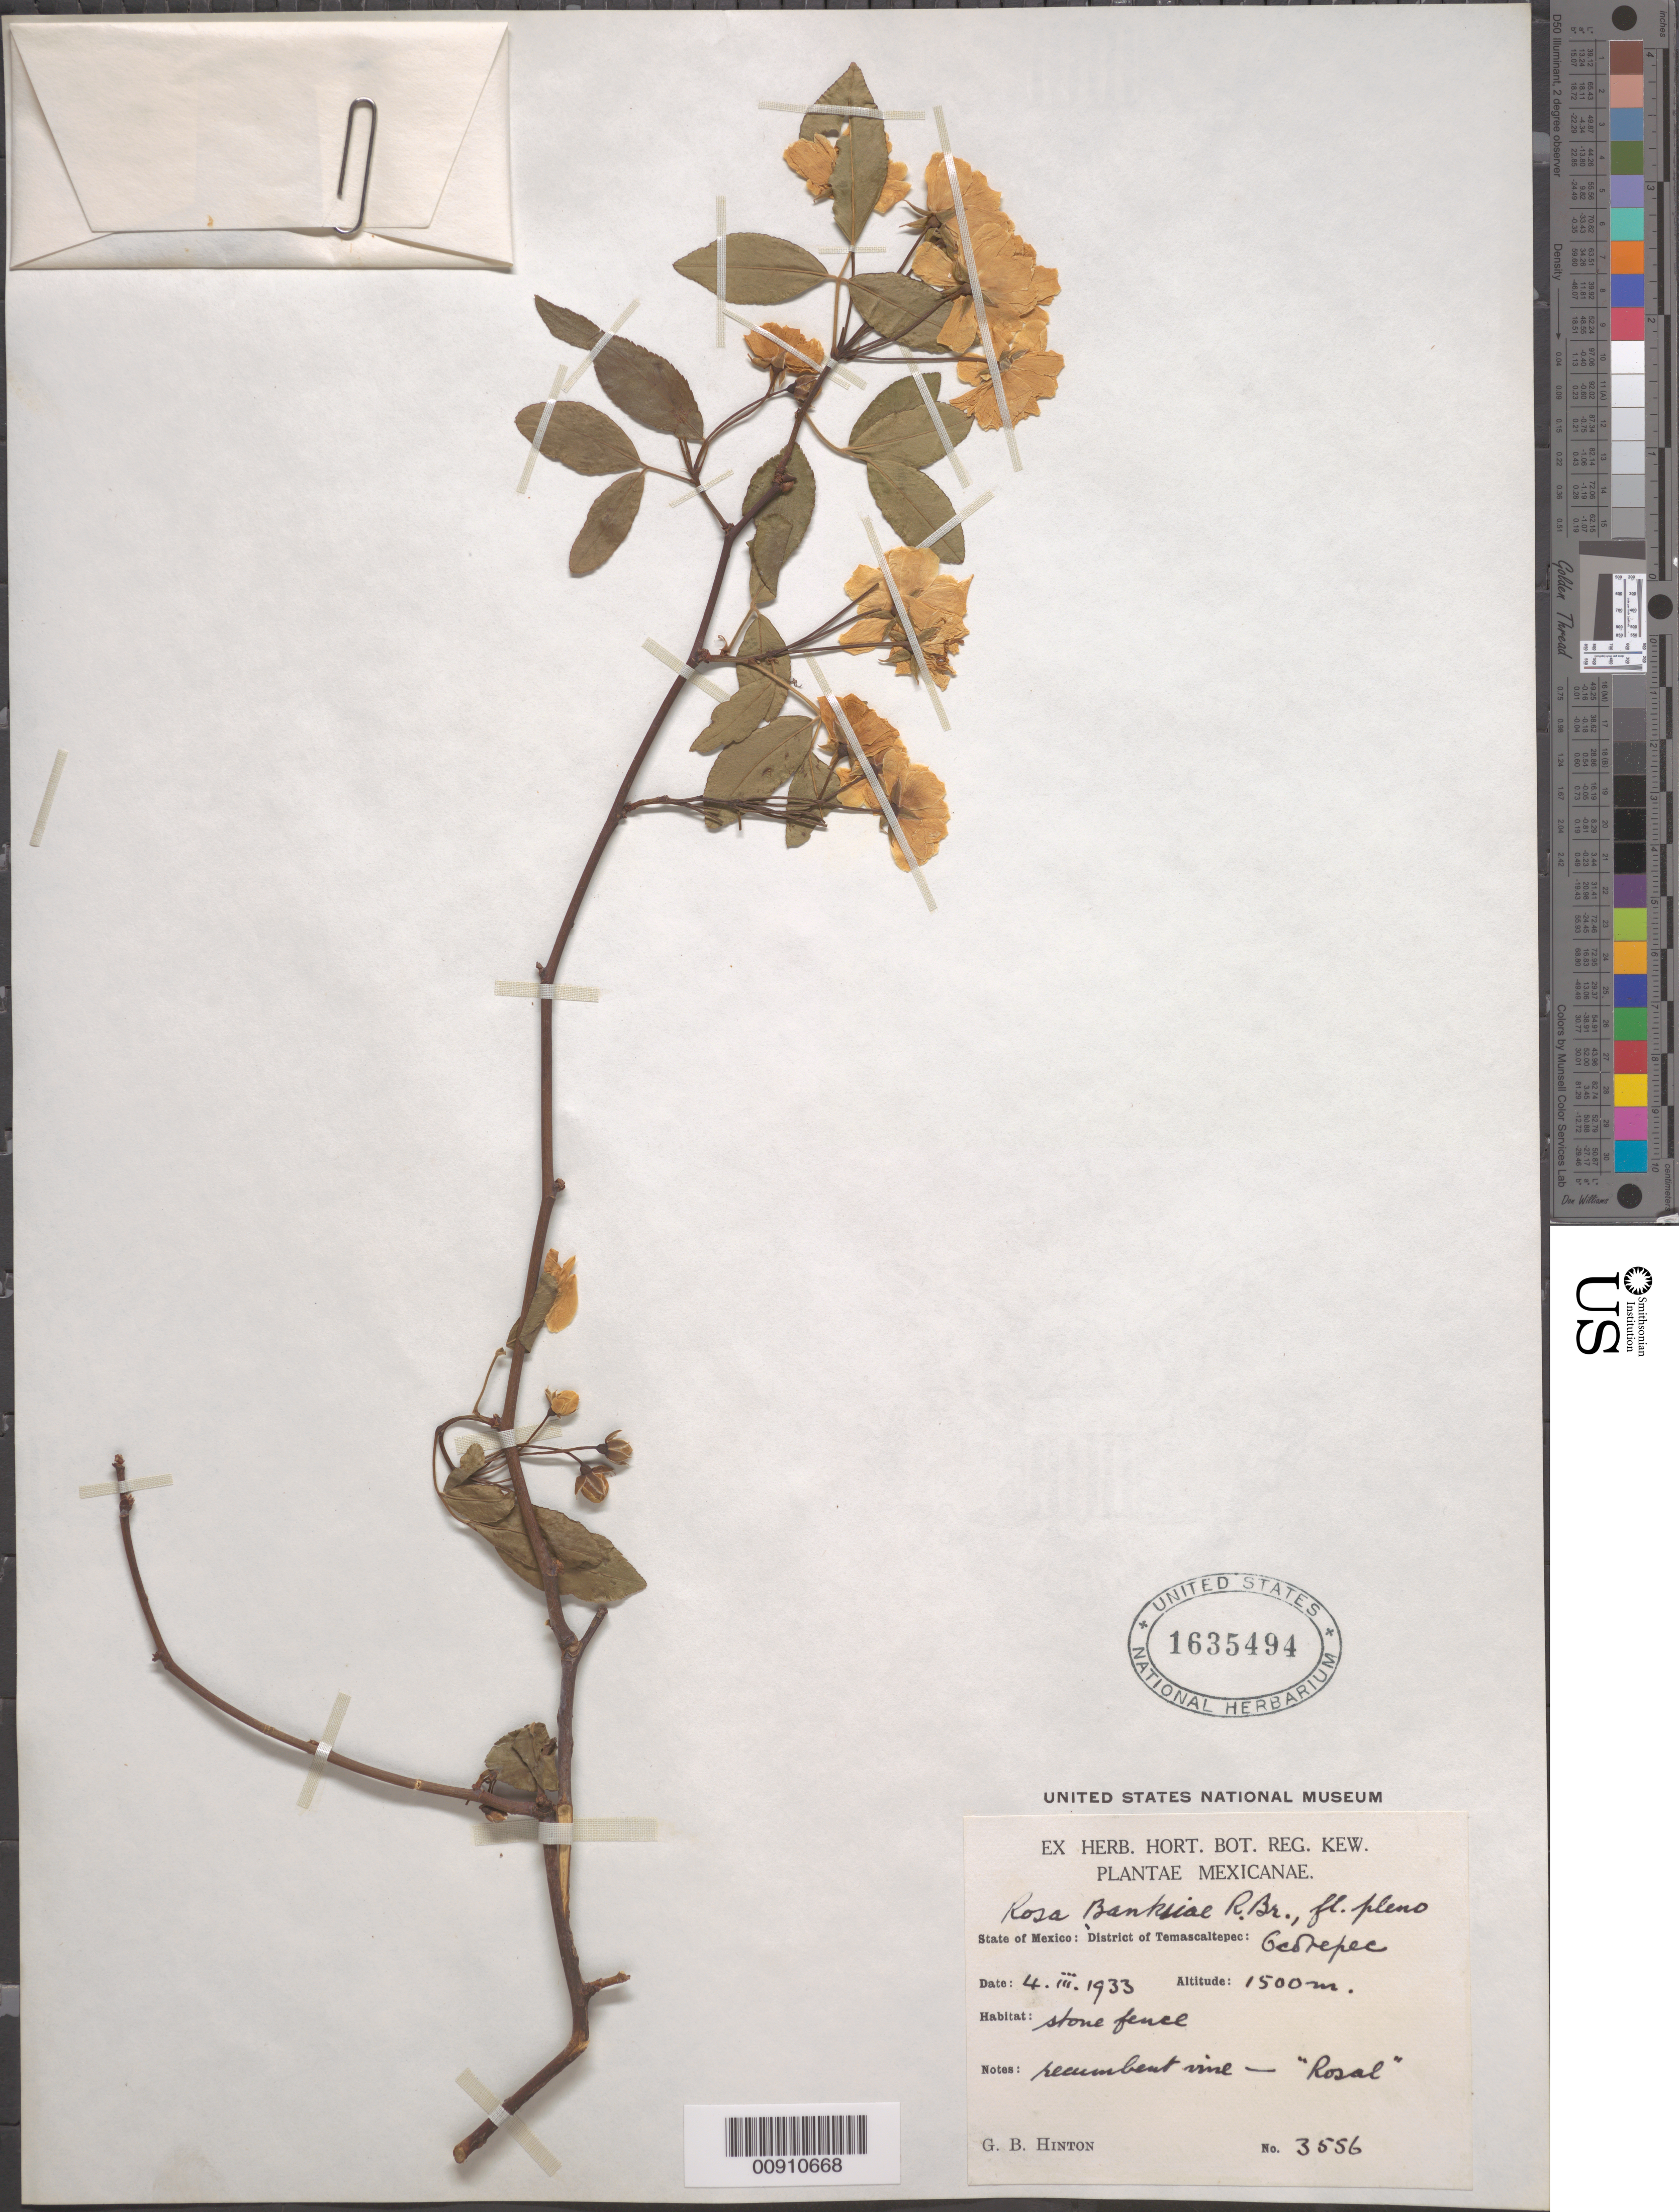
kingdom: Plantae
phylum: Tracheophyta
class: Magnoliopsida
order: Rosales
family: Rosaceae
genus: Rosa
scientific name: Rosa banksiae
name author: W.T. Aiton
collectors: G. B. Hinton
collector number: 3556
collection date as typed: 04 Mar 1933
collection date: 1933-03-04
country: Mexico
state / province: México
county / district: Temascaltepec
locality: State of Mexico: District of Temascaltepec: Teotepec.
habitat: Stone fence.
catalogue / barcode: US 1635494